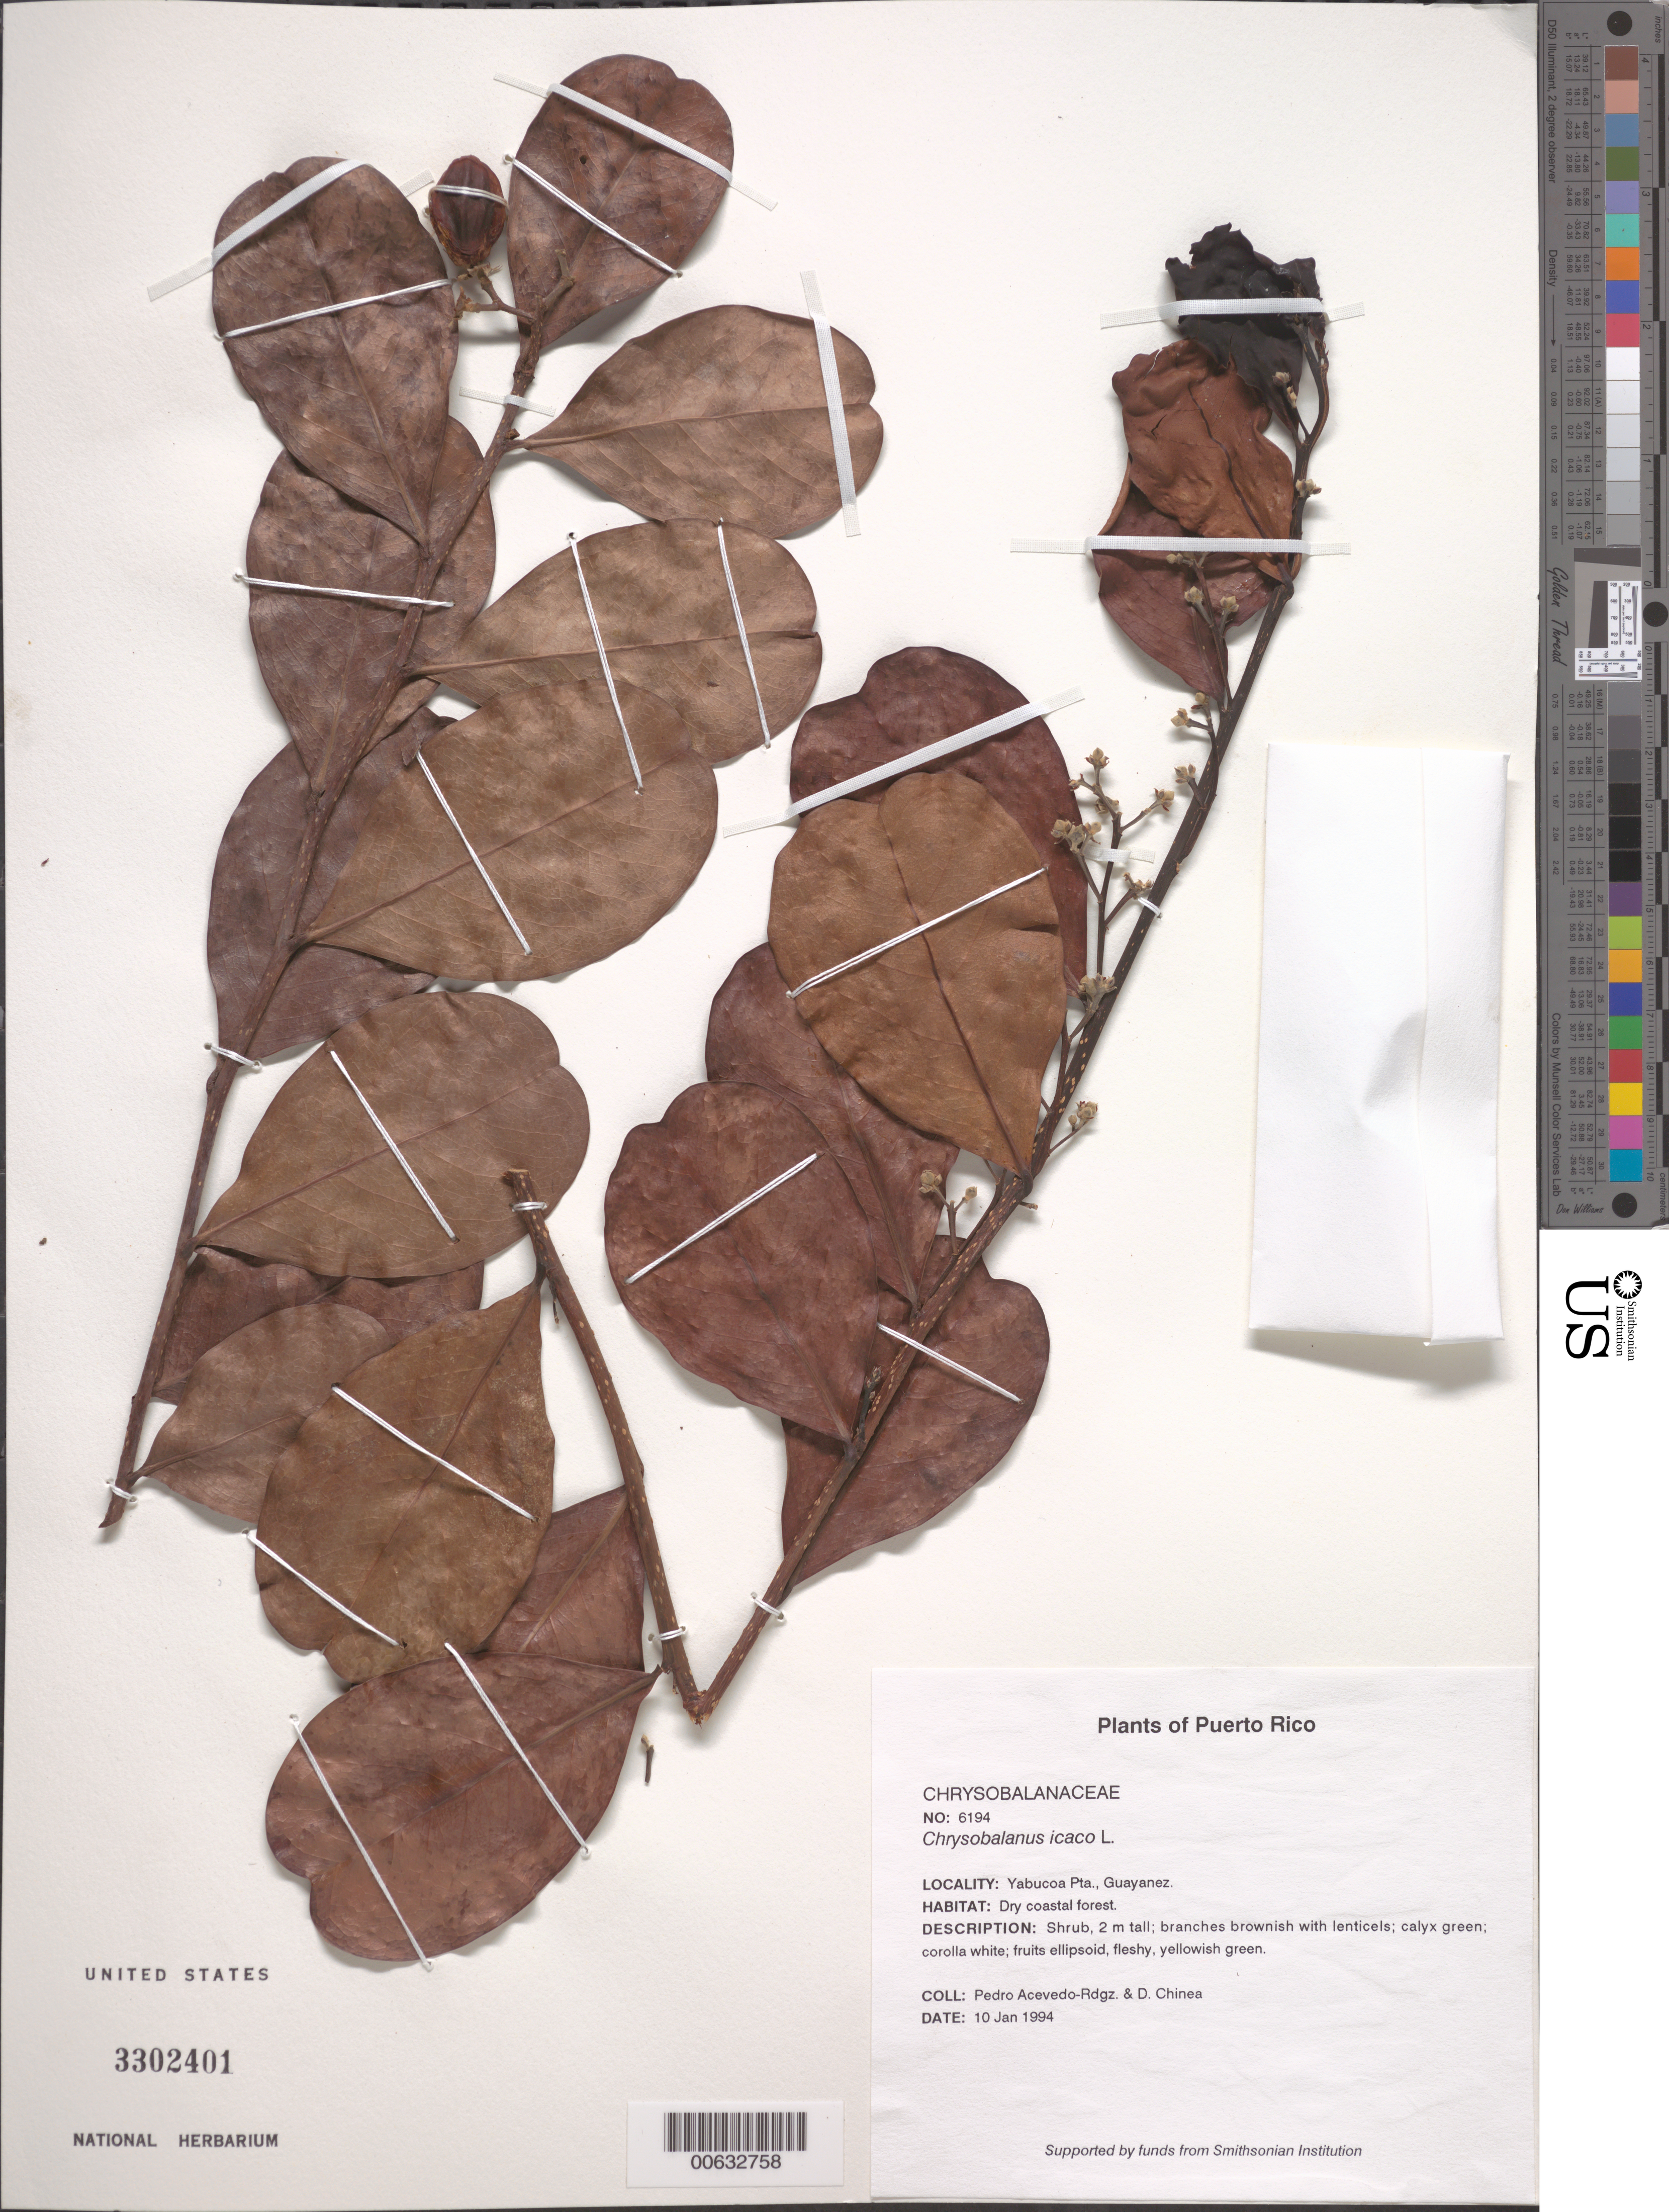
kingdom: Plantae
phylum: Tracheophyta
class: Magnoliopsida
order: Malpighiales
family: Chrysobalanaceae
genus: Chrysobalanus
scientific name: Chrysobalanus icaco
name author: L.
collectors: P. Acevedo-Rodr. & D. Chinea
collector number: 6194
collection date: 1994-01-10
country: Puerto Rico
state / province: Yabucoa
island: Puerto Rico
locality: Yabucoa Pta., Guayanez.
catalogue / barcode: US 3302401